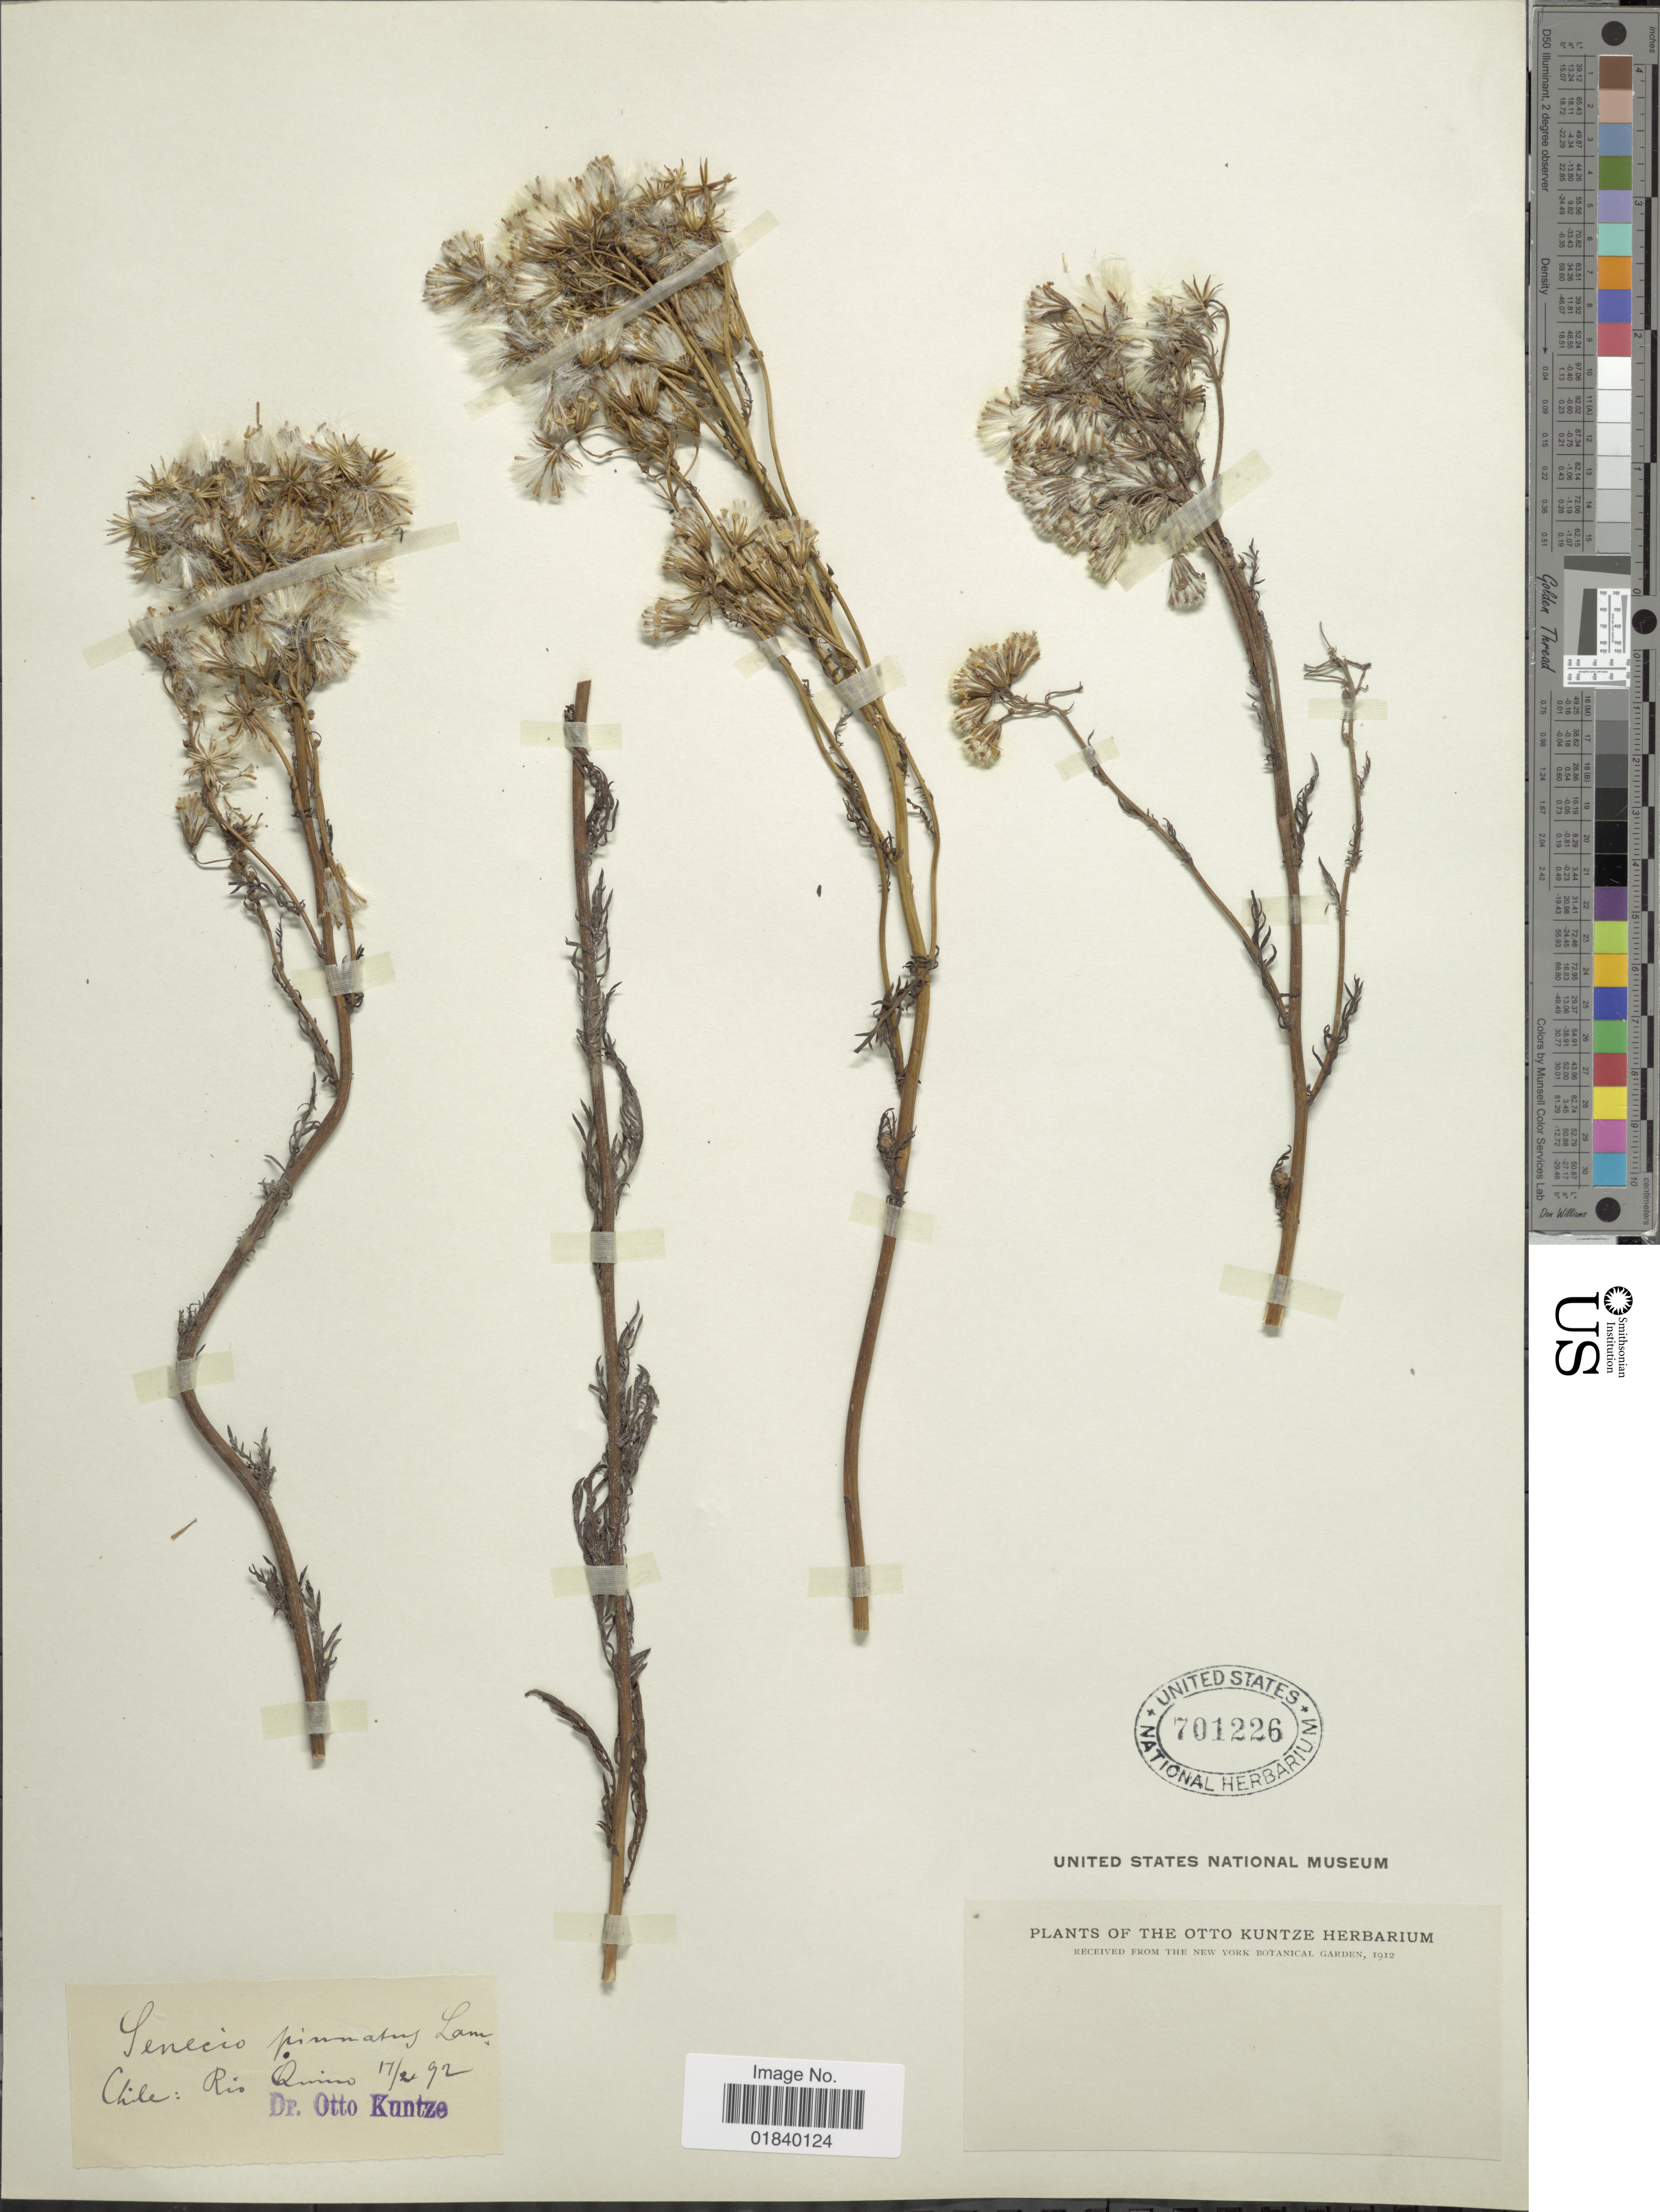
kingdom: Plantae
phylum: Tracheophyta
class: Magnoliopsida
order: Asterales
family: Asteraceae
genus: Senecio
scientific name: Senecio pinnatus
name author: Poir.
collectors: C.E.O. Kuntze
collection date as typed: Transcribed d/m/y: 17/2/92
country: Chile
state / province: Araucanía (IX)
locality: Rio Quino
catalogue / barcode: US 701226